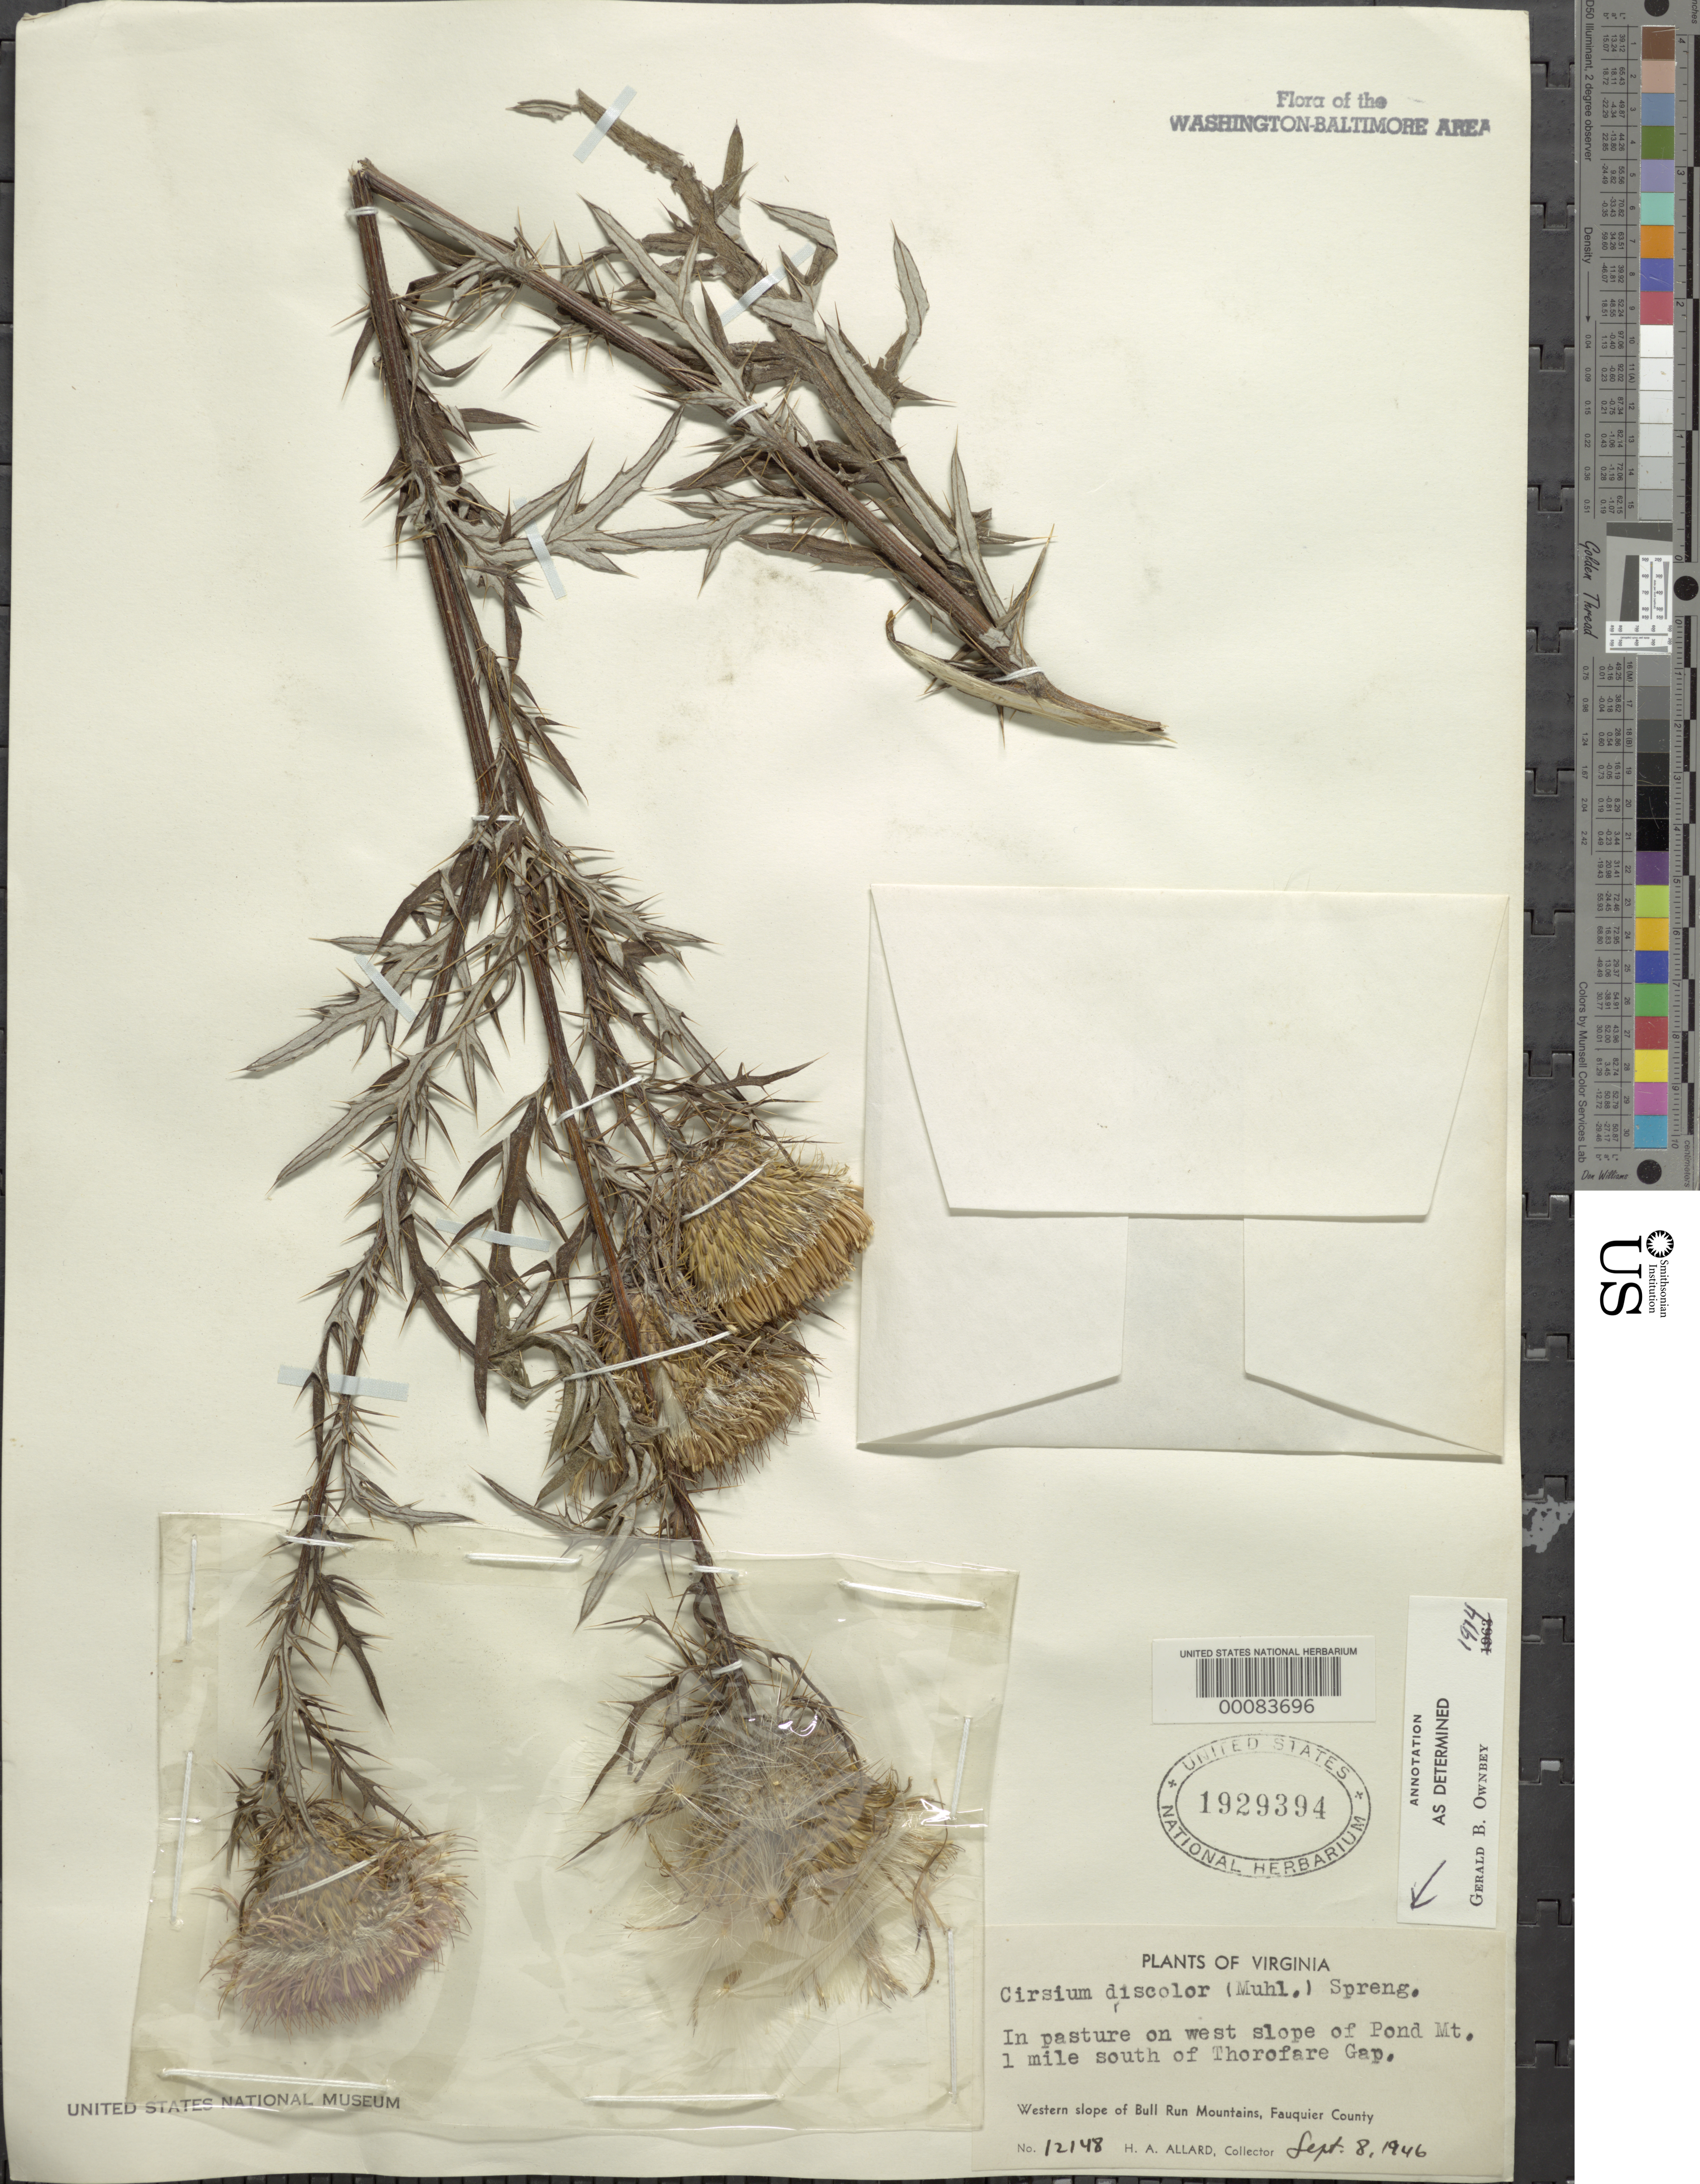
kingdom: Plantae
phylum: Tracheophyta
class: Magnoliopsida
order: Asterales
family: Asteraceae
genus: Cirsium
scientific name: Cirsium discolor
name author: (Muhl. ex Willd.) Spreng.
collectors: H. A. Allard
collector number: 12148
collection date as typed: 08 Sep 1946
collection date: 1946-09-08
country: United States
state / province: Virginia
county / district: Fauquier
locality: Pond Mountain south of Thorofare Gap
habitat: Pastures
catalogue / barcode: US 1929394